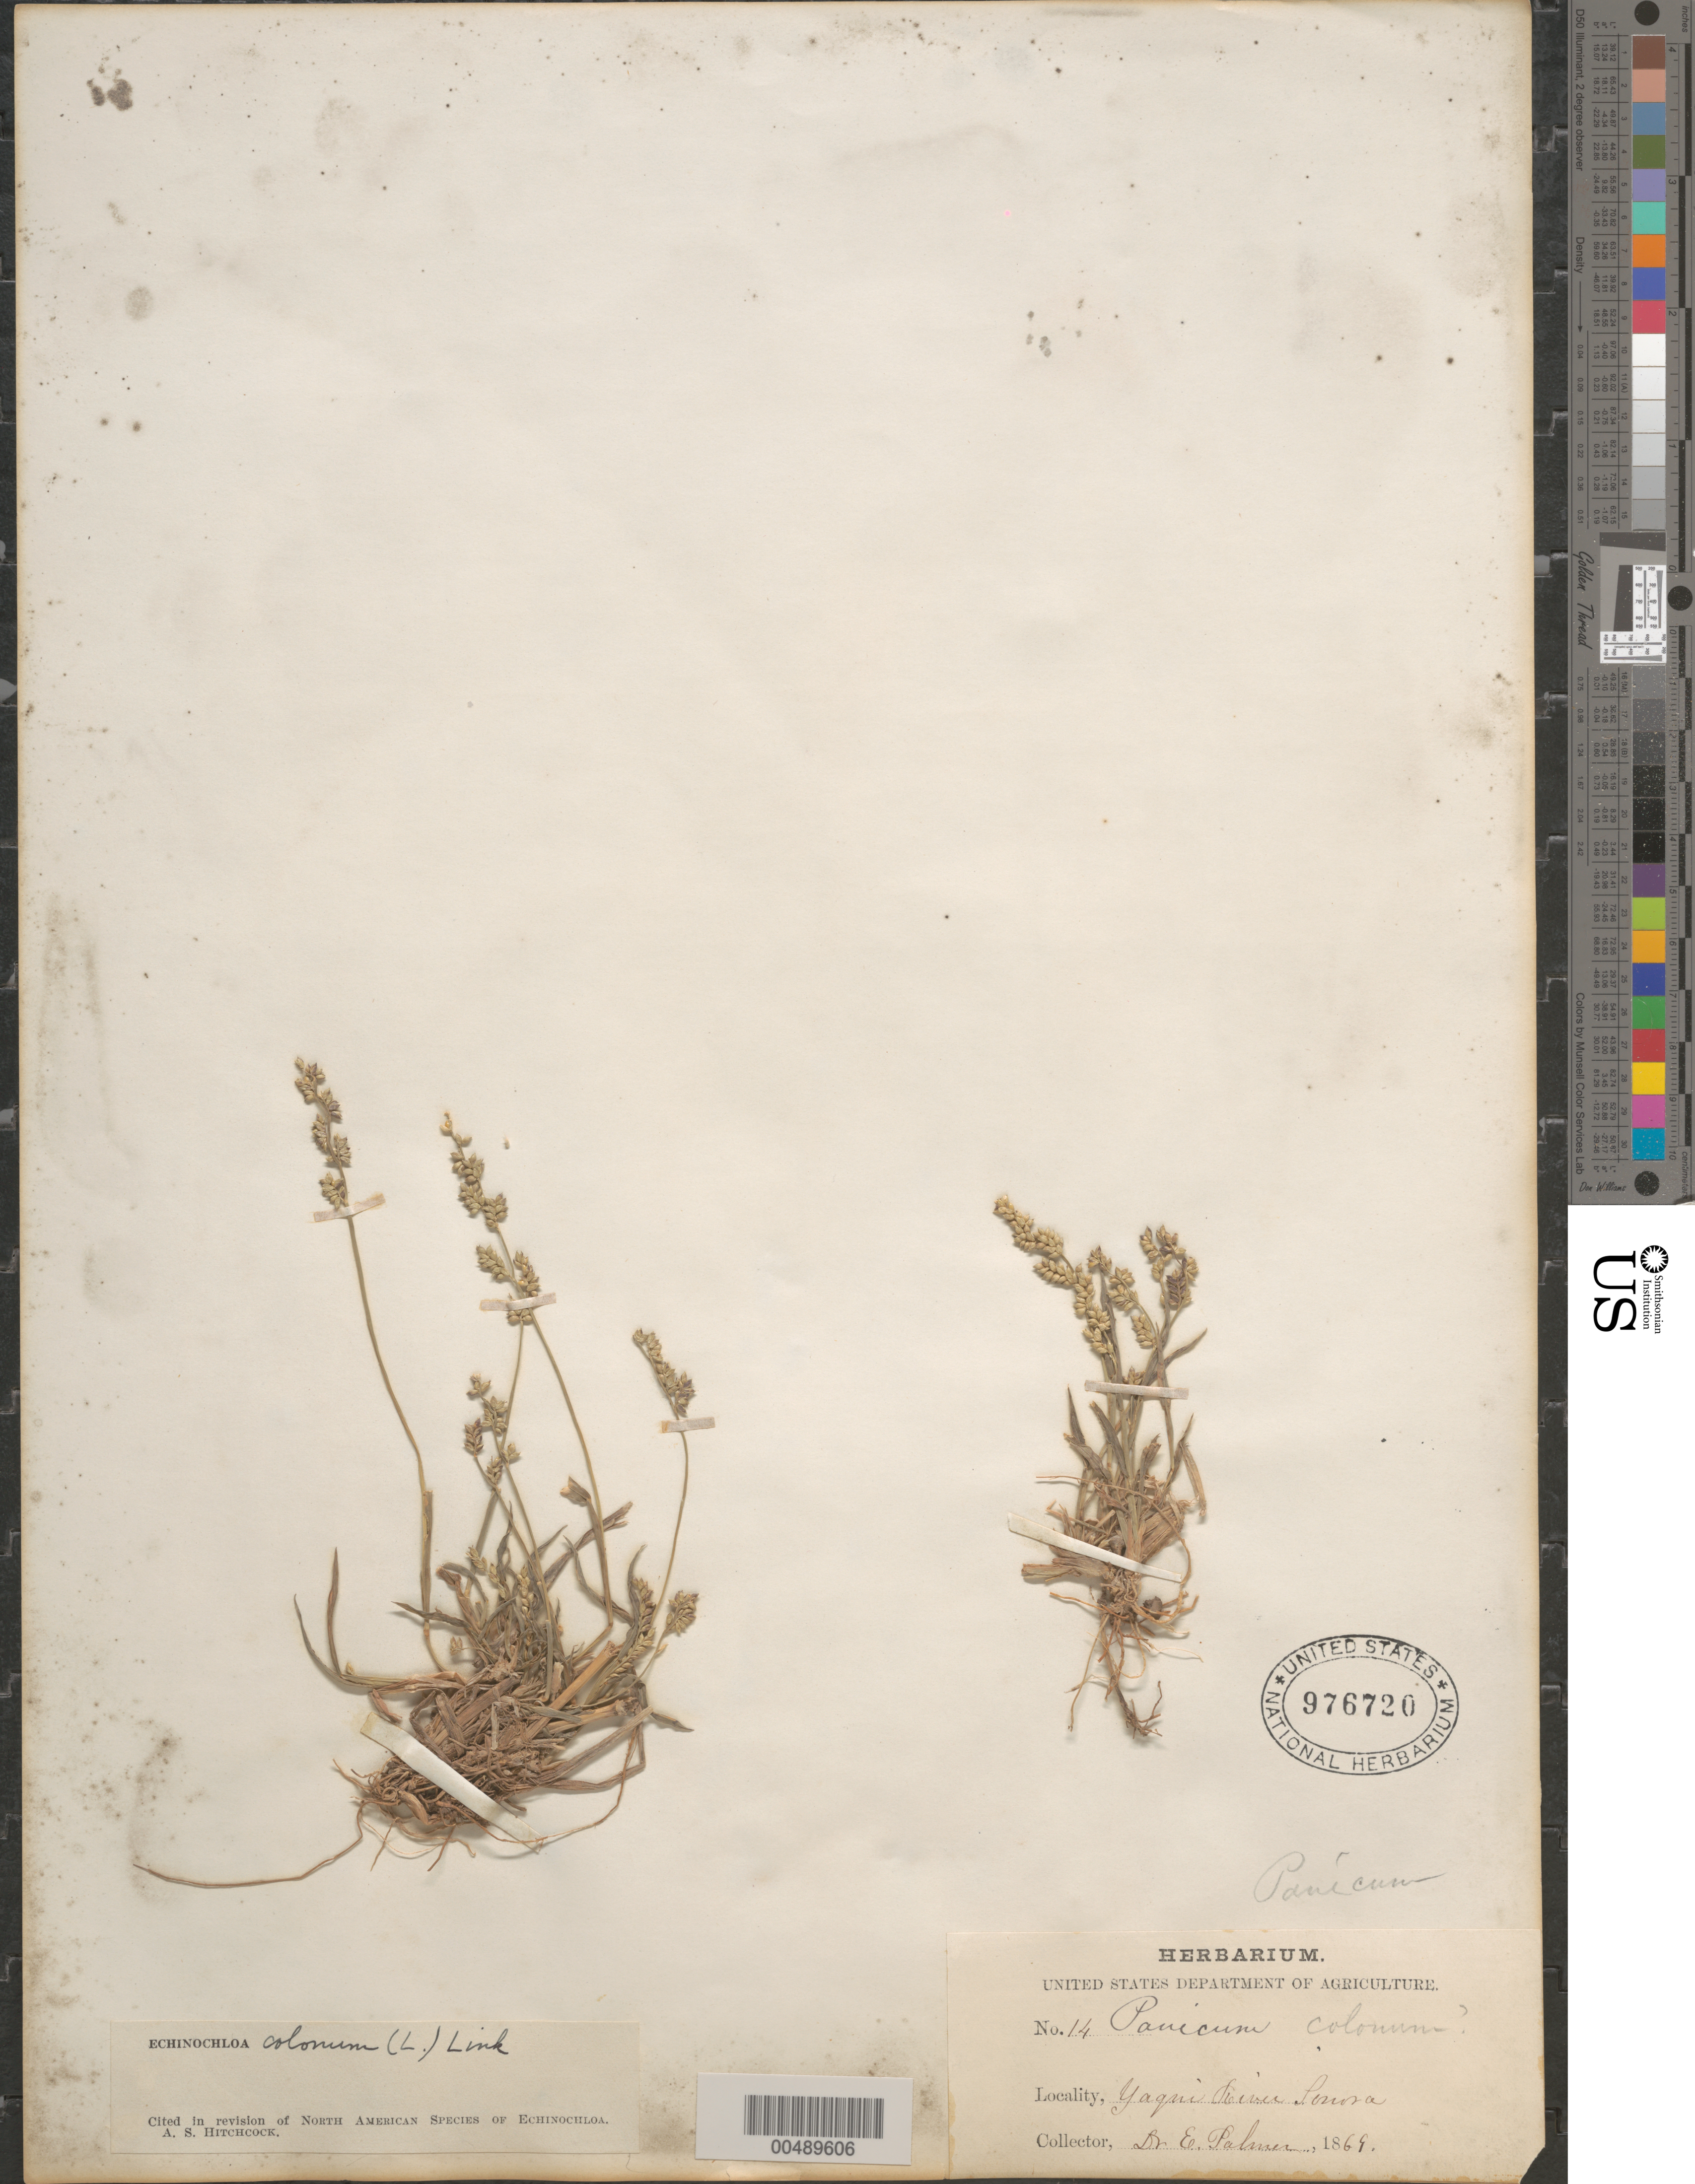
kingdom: Plantae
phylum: Tracheophyta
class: Liliopsida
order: Poales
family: Poaceae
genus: Echinochloa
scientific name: Echinochloa colona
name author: (L.) Link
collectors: E. Palmer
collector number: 14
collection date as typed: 1869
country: Mexico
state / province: Sonora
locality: Yaqui River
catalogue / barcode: US 976720